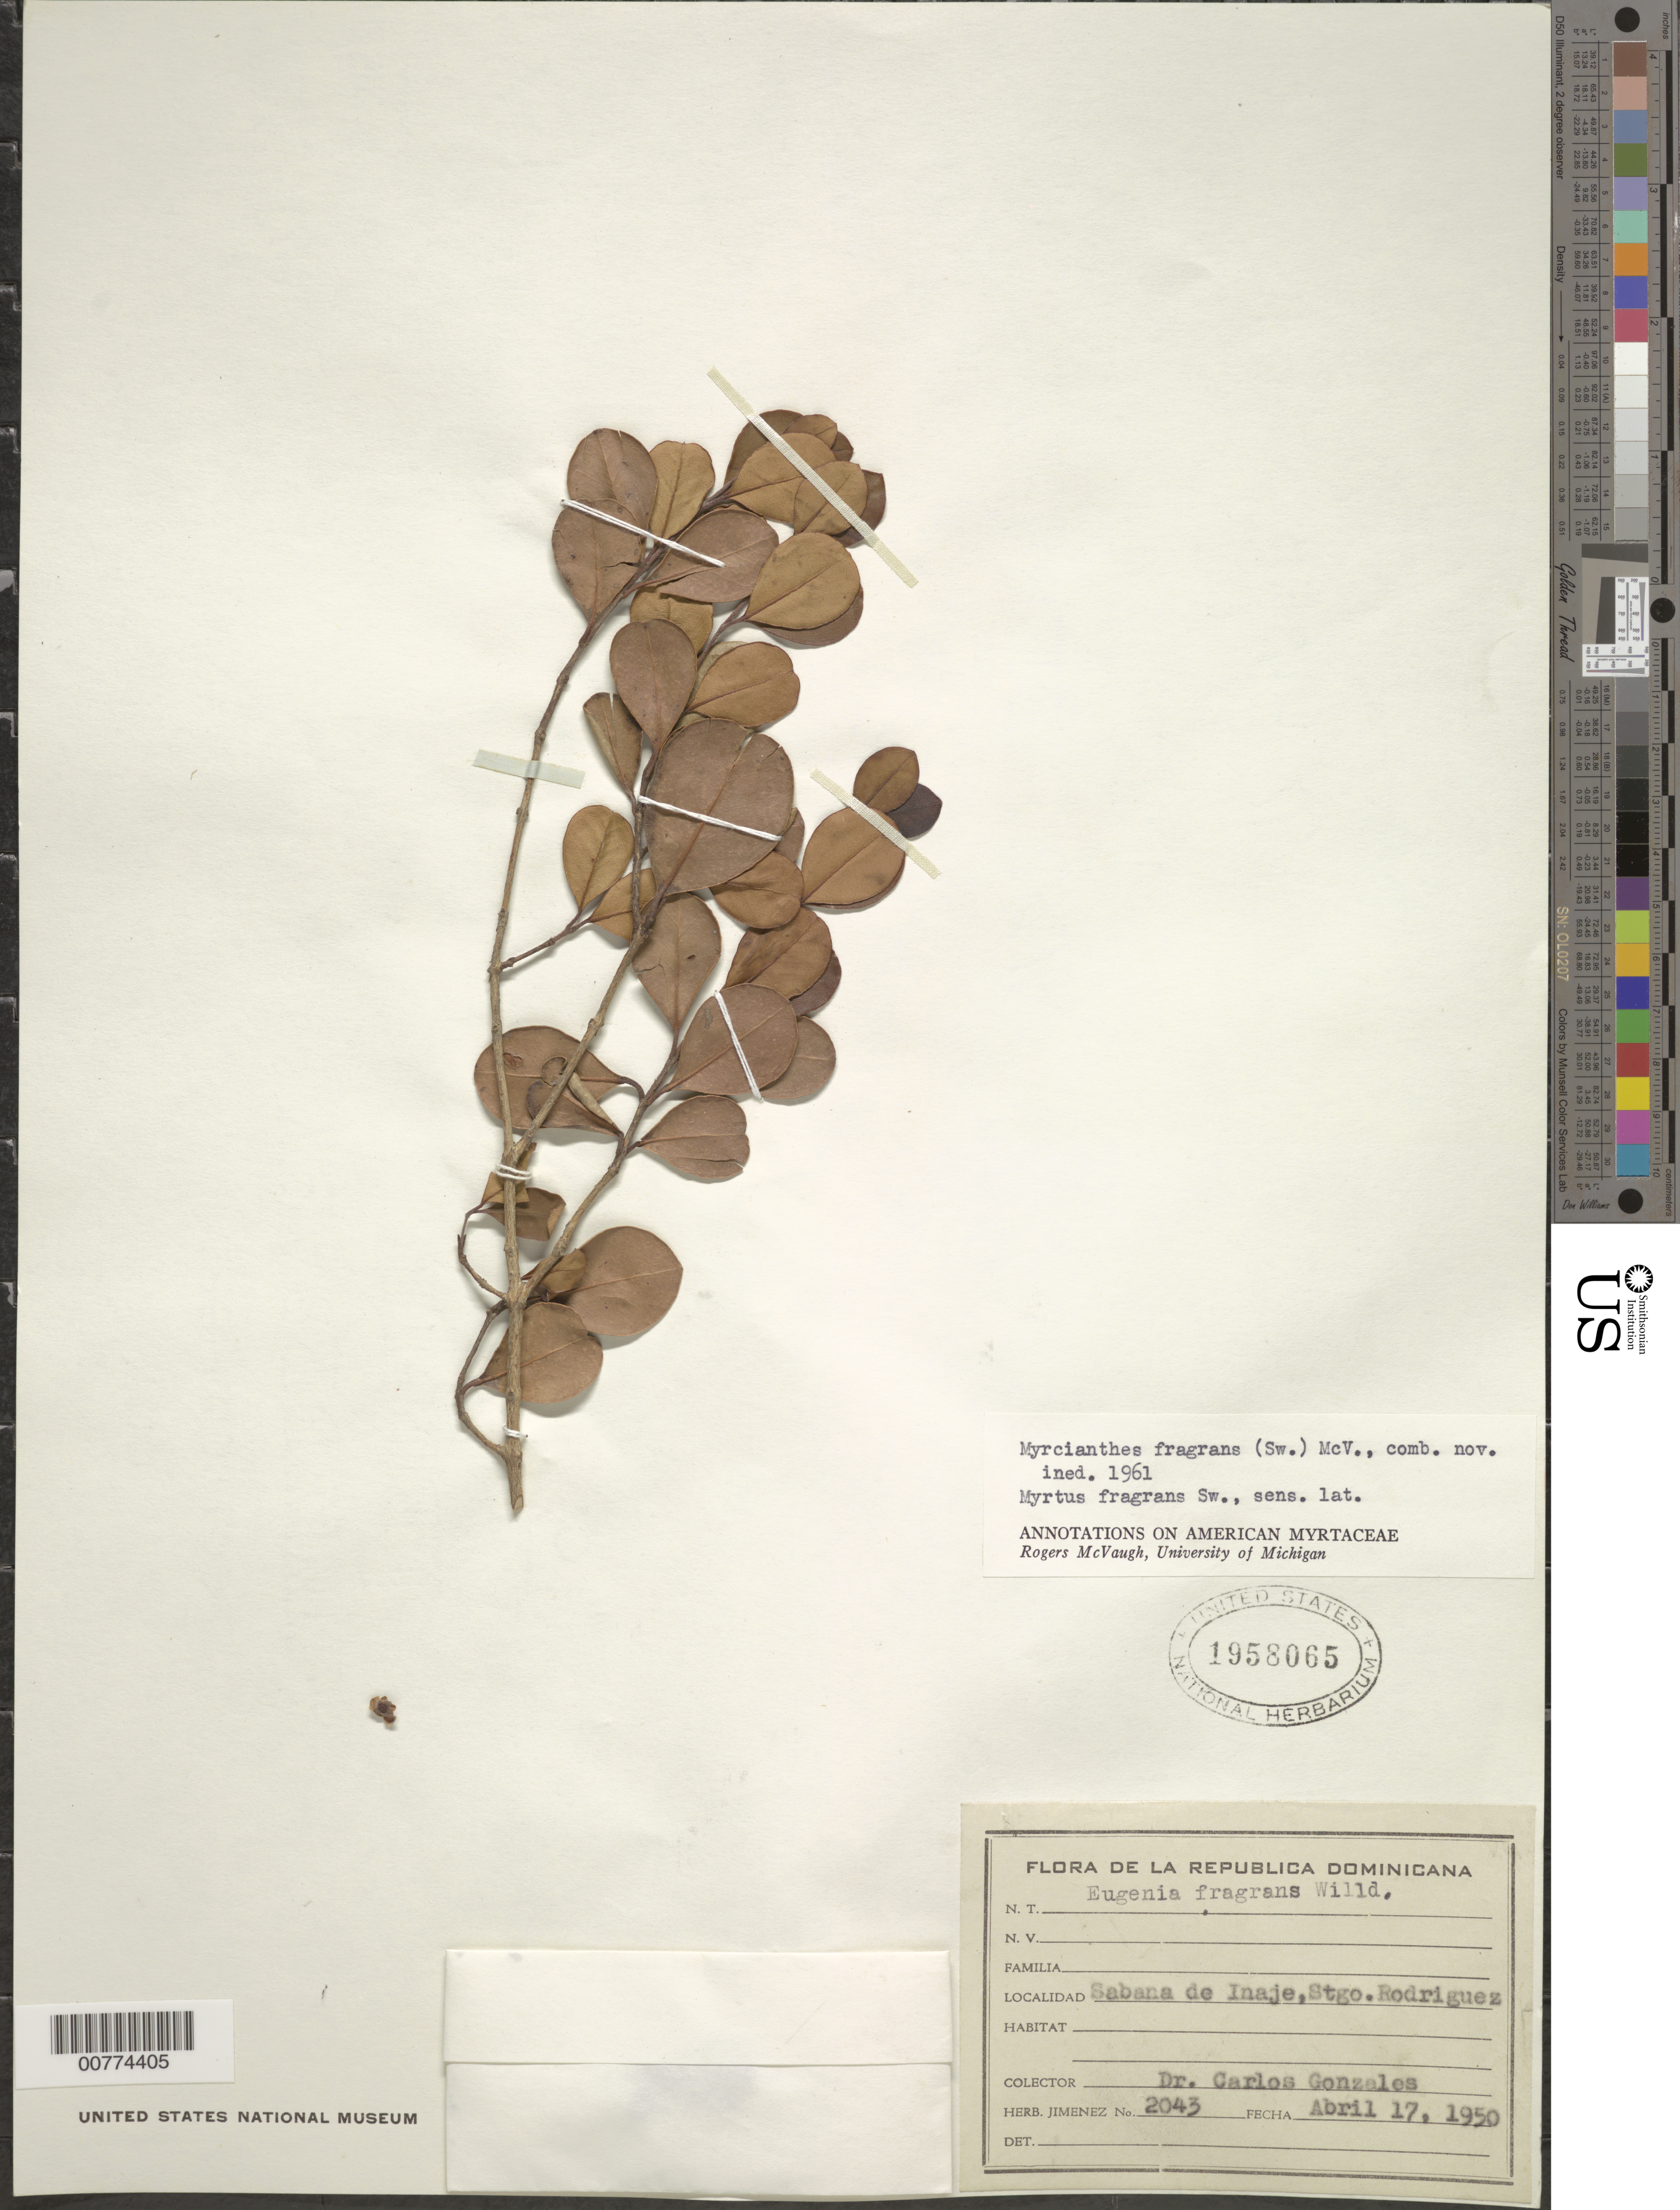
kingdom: Plantae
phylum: Tracheophyta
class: Magnoliopsida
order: Myrtales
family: Myrtaceae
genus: Myrcianthes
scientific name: Myrcianthes fragrans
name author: (Sw.) McVaugh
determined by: McVaugh, R.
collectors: C. Gonzalez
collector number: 2043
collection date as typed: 17 Apr 1950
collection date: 1950-04-17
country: Dominican Republic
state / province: Santiago Rodríguez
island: Hispaniola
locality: Sabana de Inaje.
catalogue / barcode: US 1958065